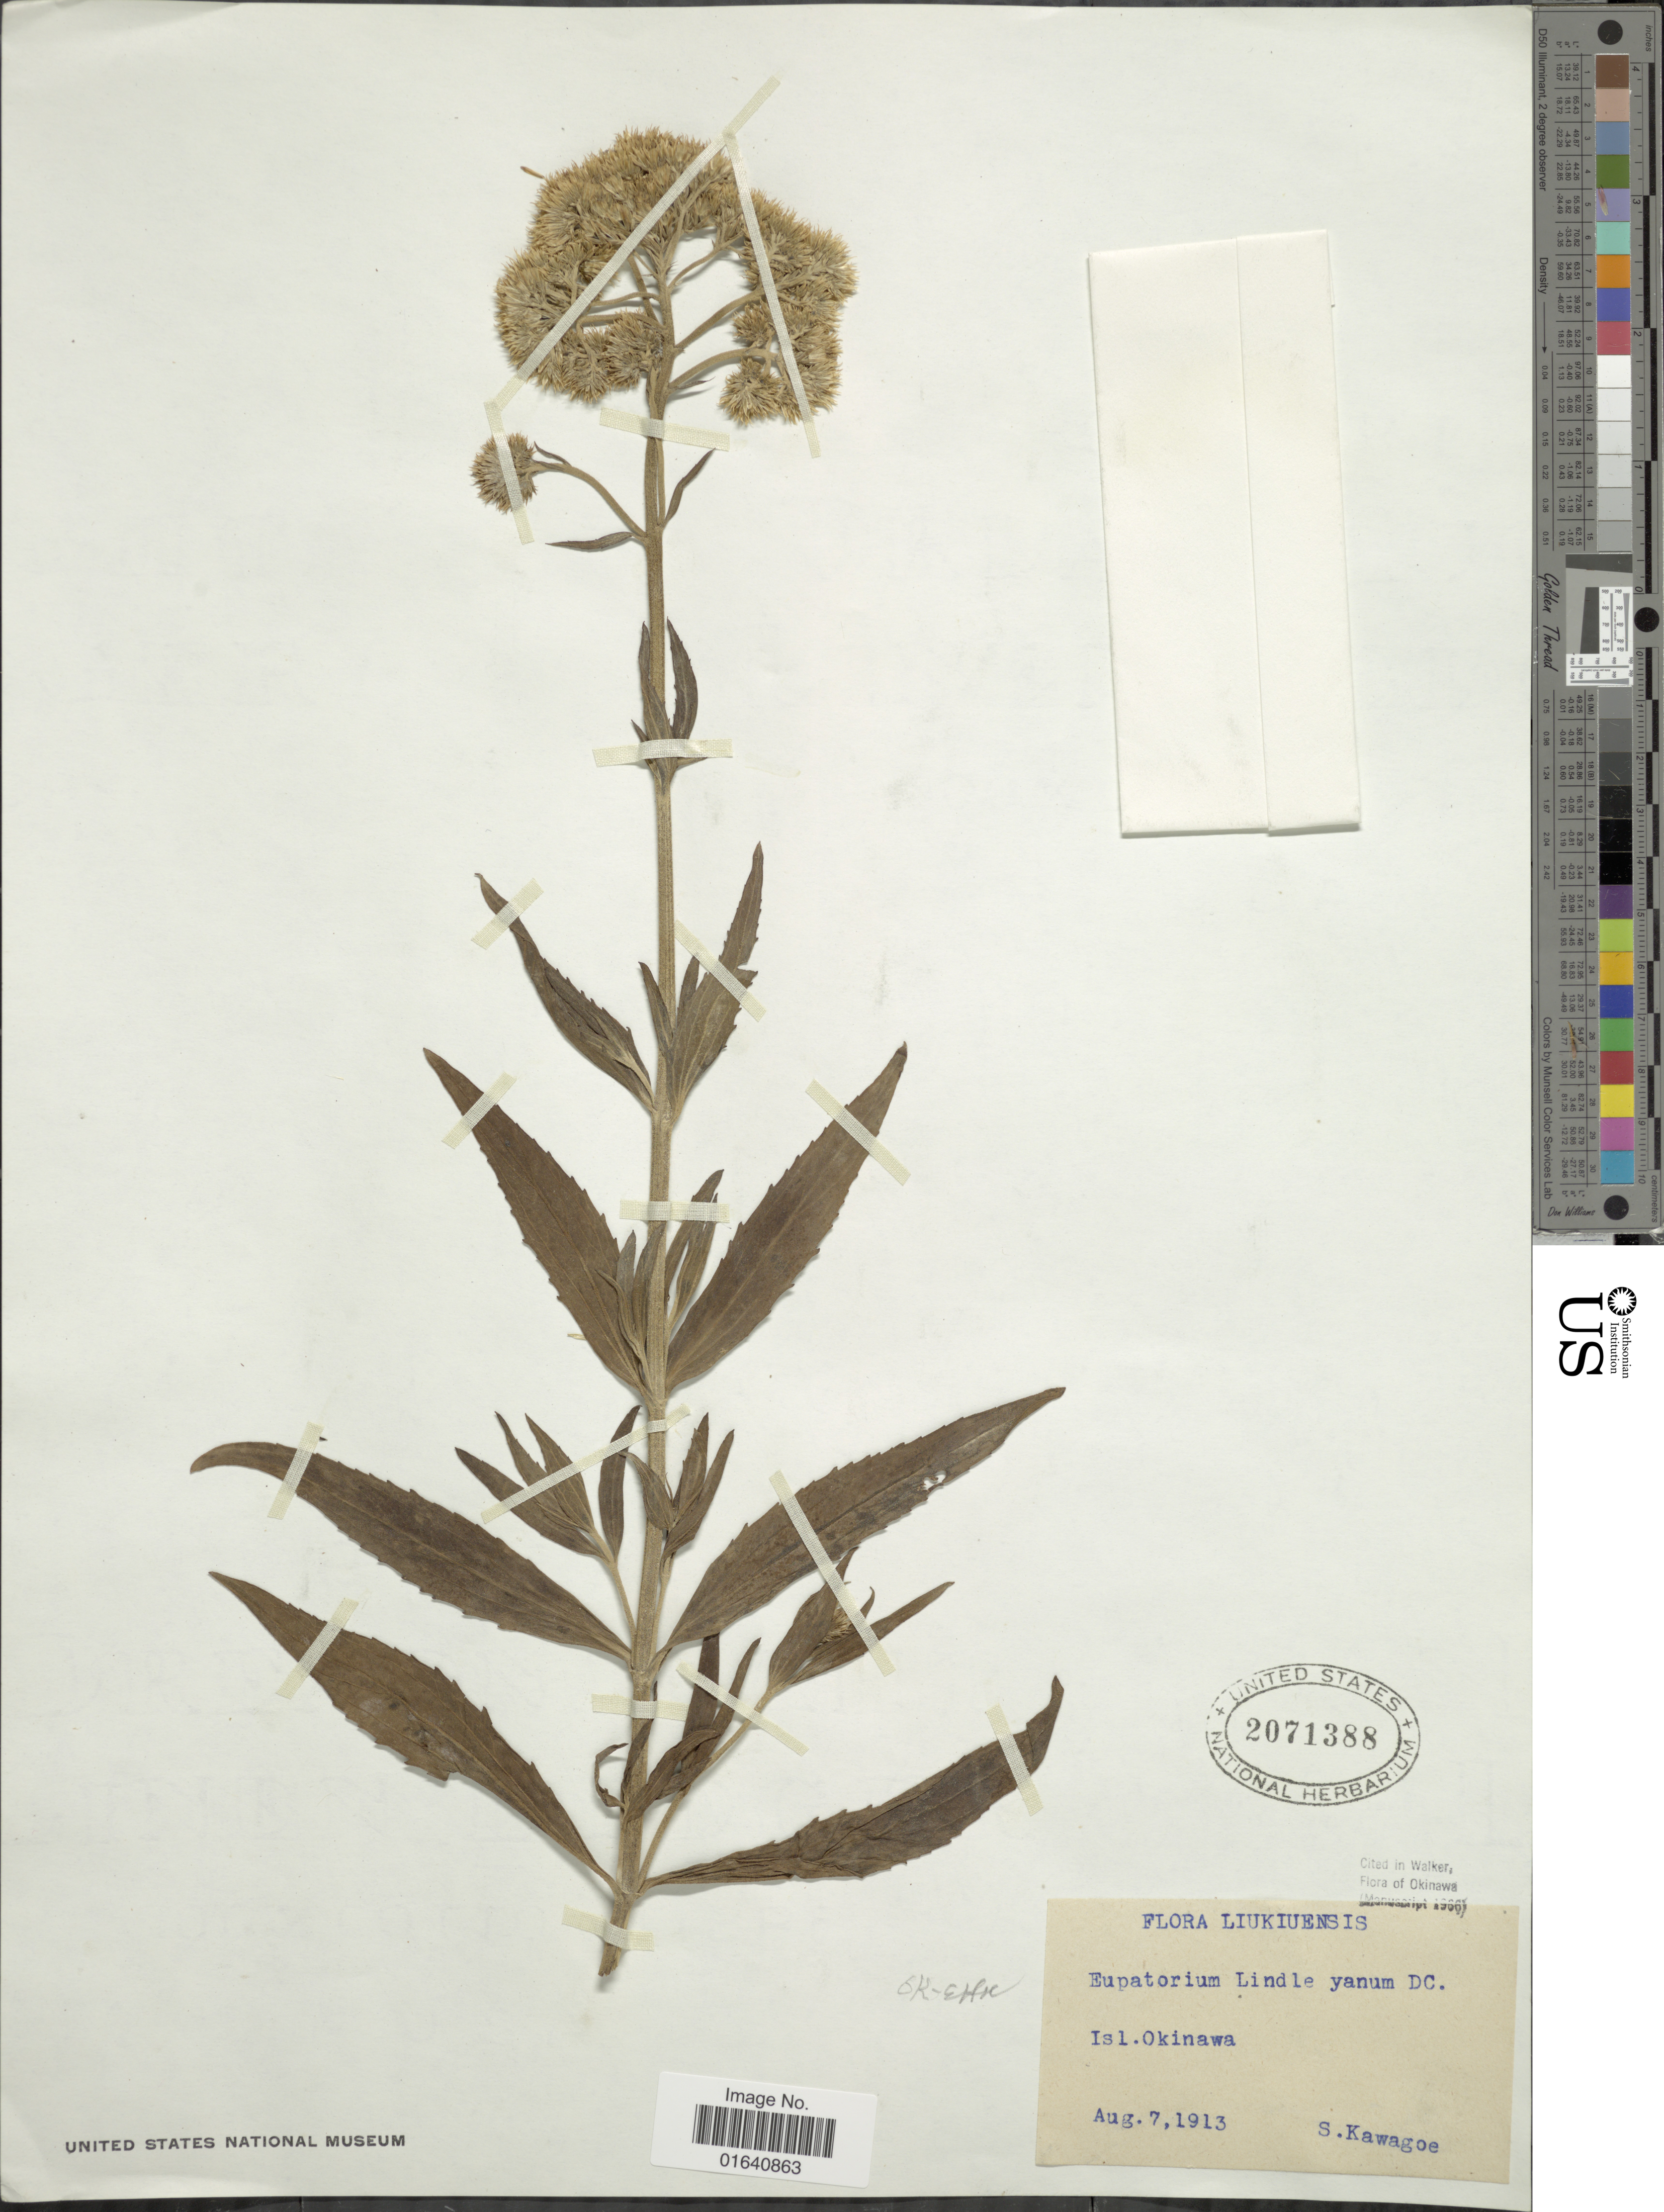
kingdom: Plantae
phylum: Tracheophyta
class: Magnoliopsida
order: Asterales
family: Asteraceae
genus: Eupatorium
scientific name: Eupatorium lindleyanum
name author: DC.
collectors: S. Kawagoe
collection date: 1913-08-07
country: Japan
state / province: Okinawa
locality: Liukiuensis, isl. Okinawa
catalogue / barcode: US 2071388